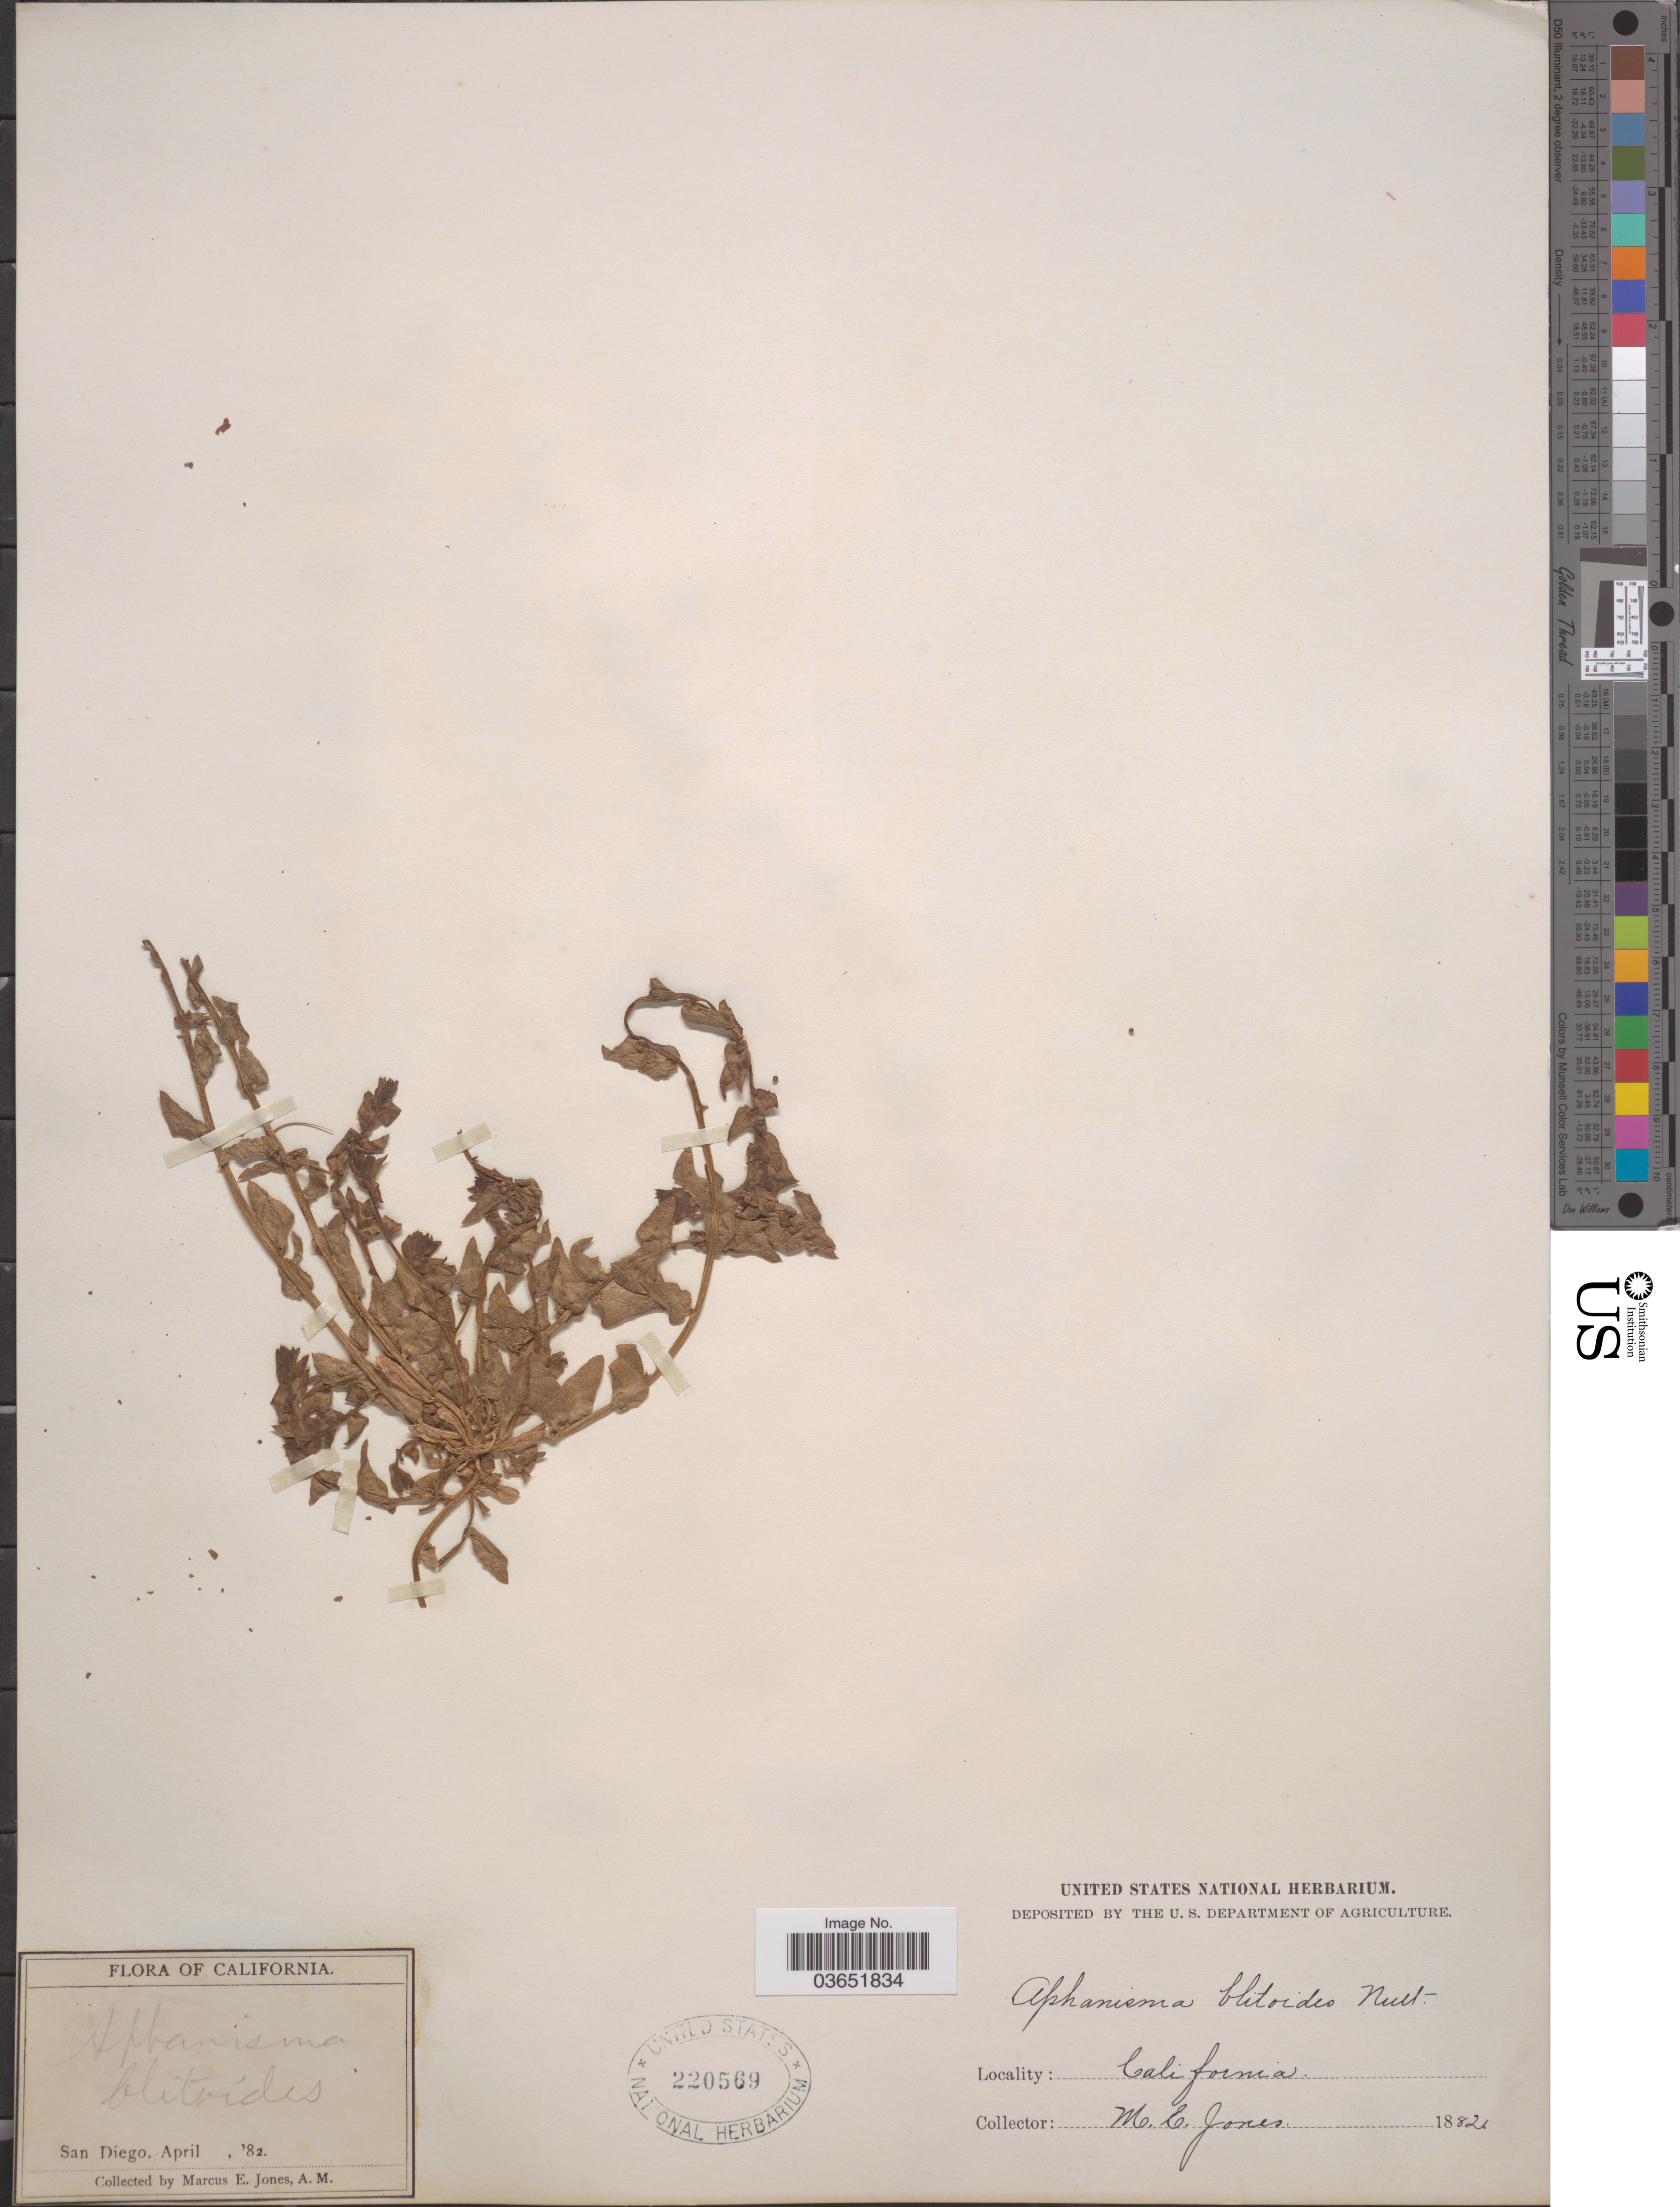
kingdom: Plantae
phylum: Tracheophyta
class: Magnoliopsida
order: Caryophyllales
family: Amaranthaceae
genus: Aphanisma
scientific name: Aphanisma blitoides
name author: Nutt. ex Moq.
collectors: M. E. Jones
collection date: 1882-04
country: United States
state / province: California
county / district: San Diego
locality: San Diego.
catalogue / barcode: US 220569